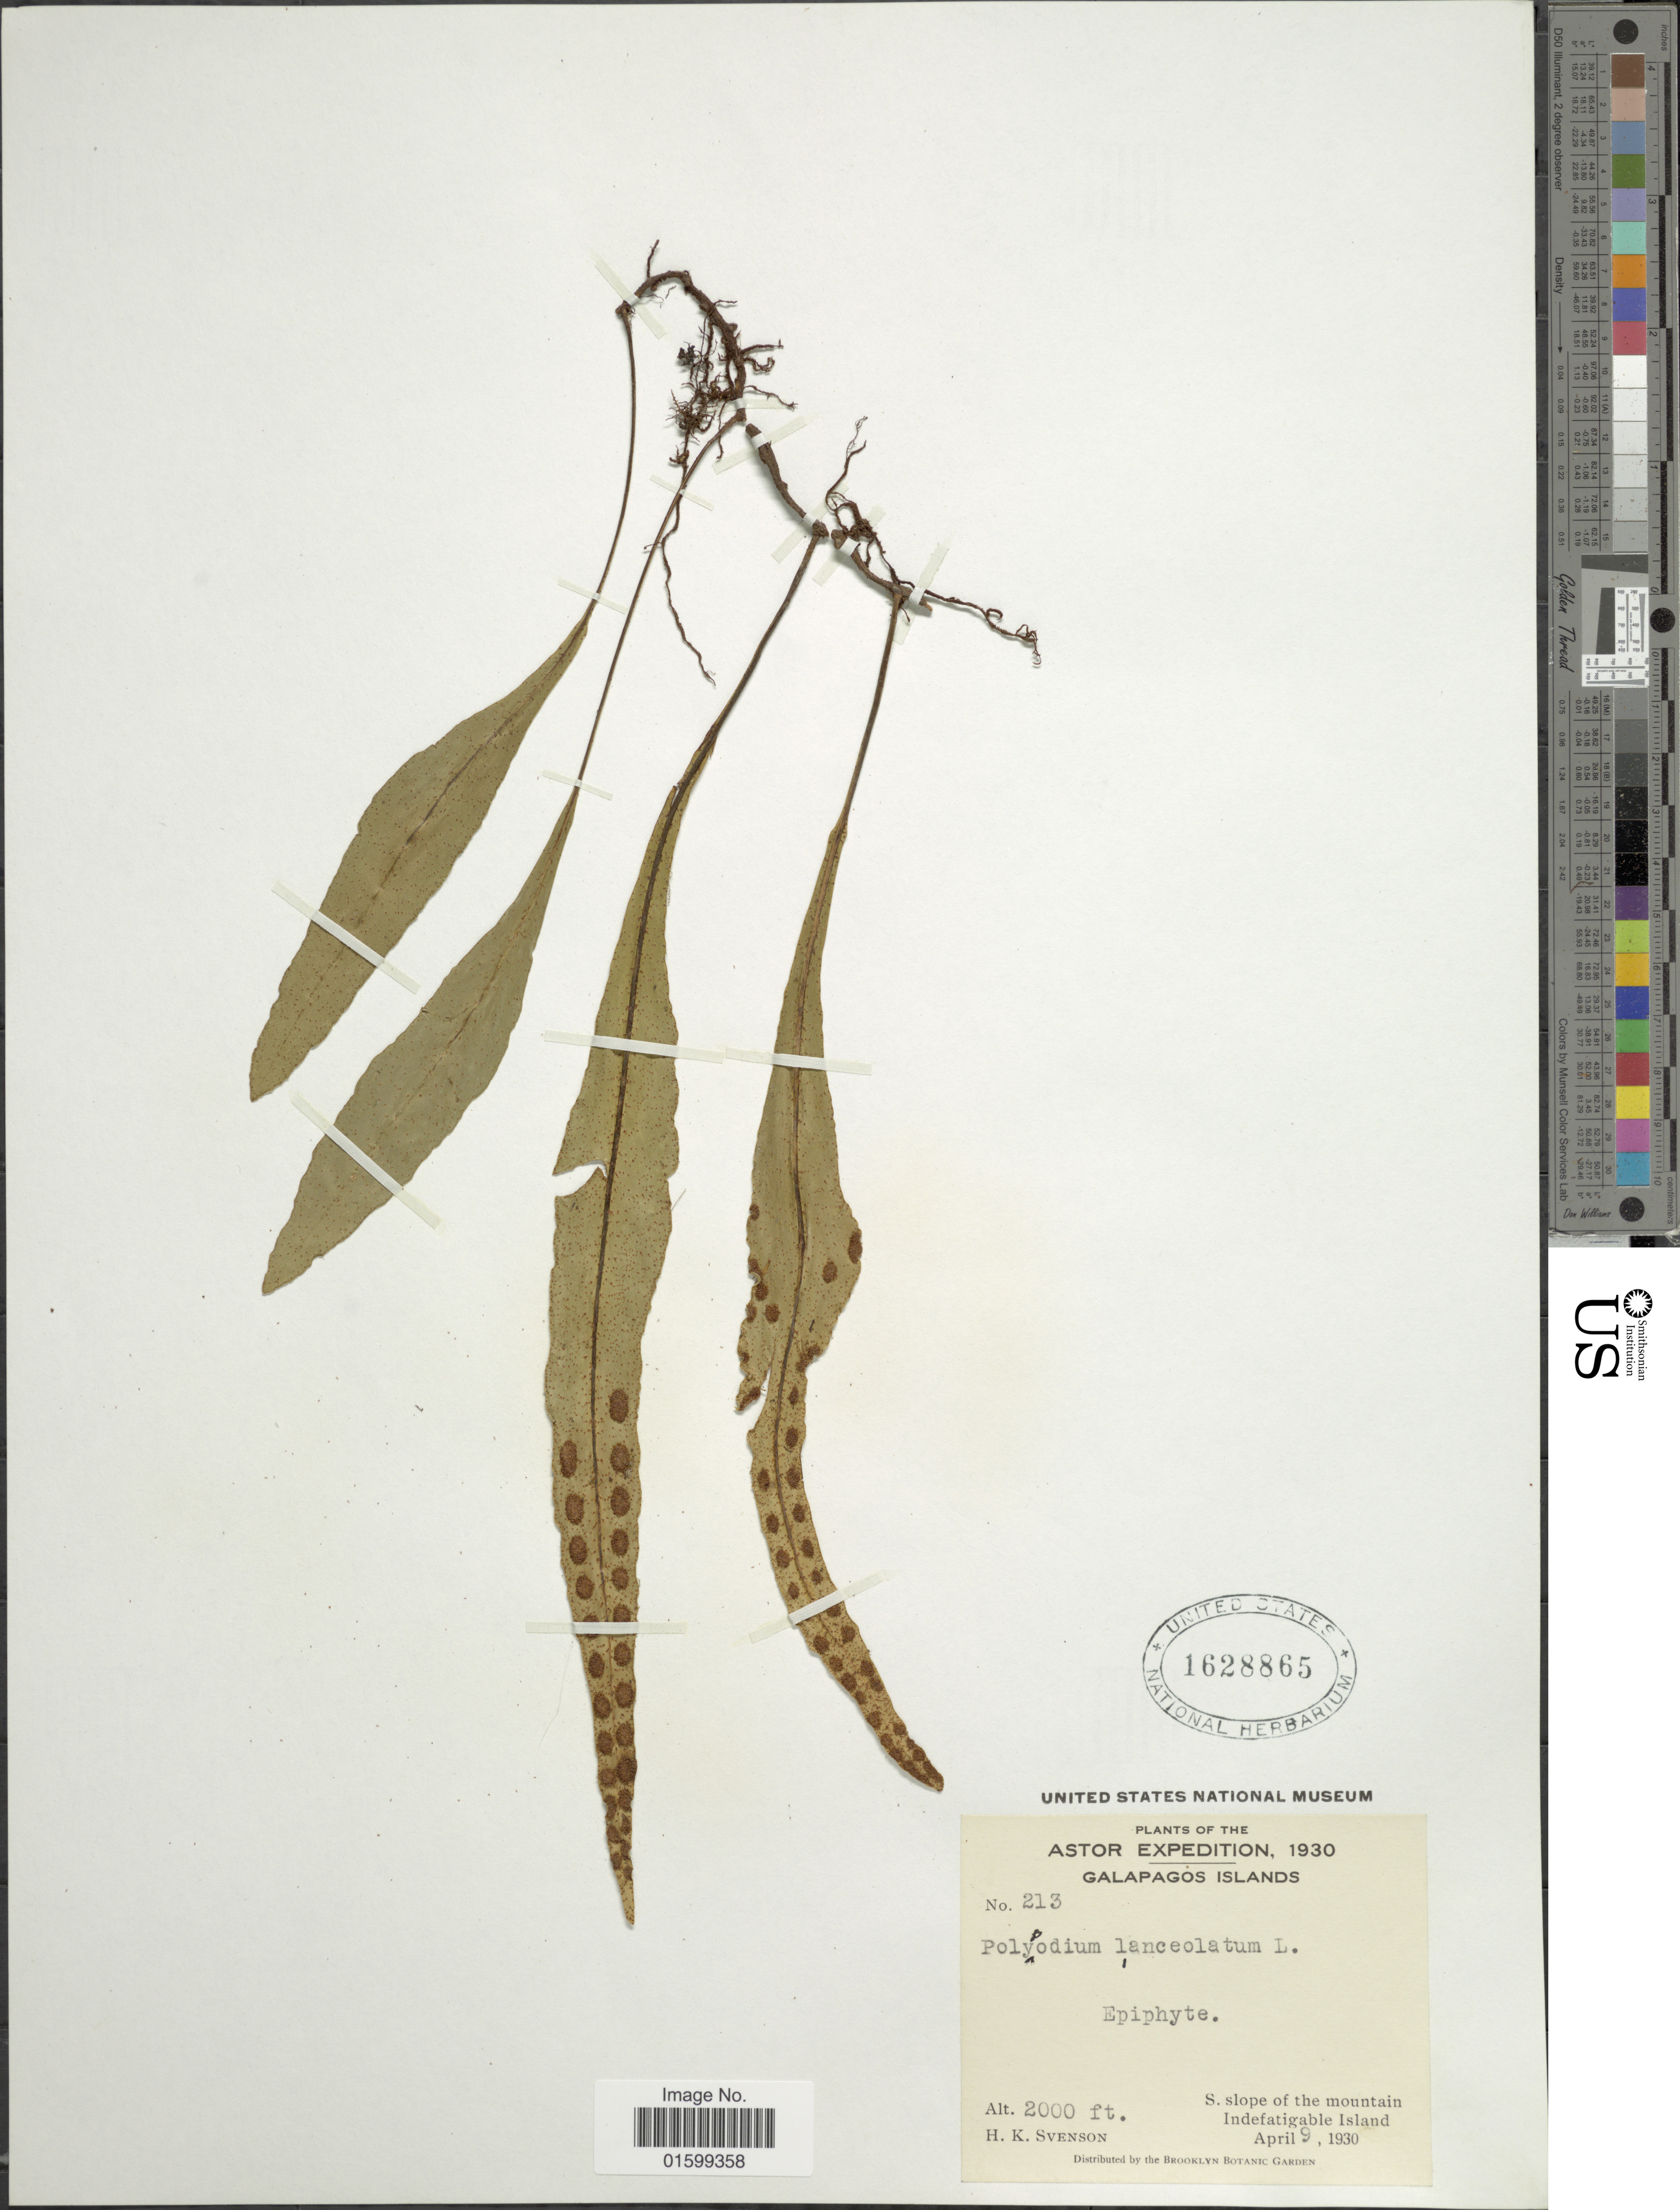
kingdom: Plantae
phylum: Tracheophyta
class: Polypodiopsida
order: Polypodiales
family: Polypodiaceae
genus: Pleopeltis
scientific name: Pleopeltis macrocarpa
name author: (Bory ex Willd.) Kaulf.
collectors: H. K. Svenson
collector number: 213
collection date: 1930-04-09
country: Ecuador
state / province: Colón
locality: Galapagos Islands, S. slope of the mountain, Indefatigable Island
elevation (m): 610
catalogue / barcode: US 1628865